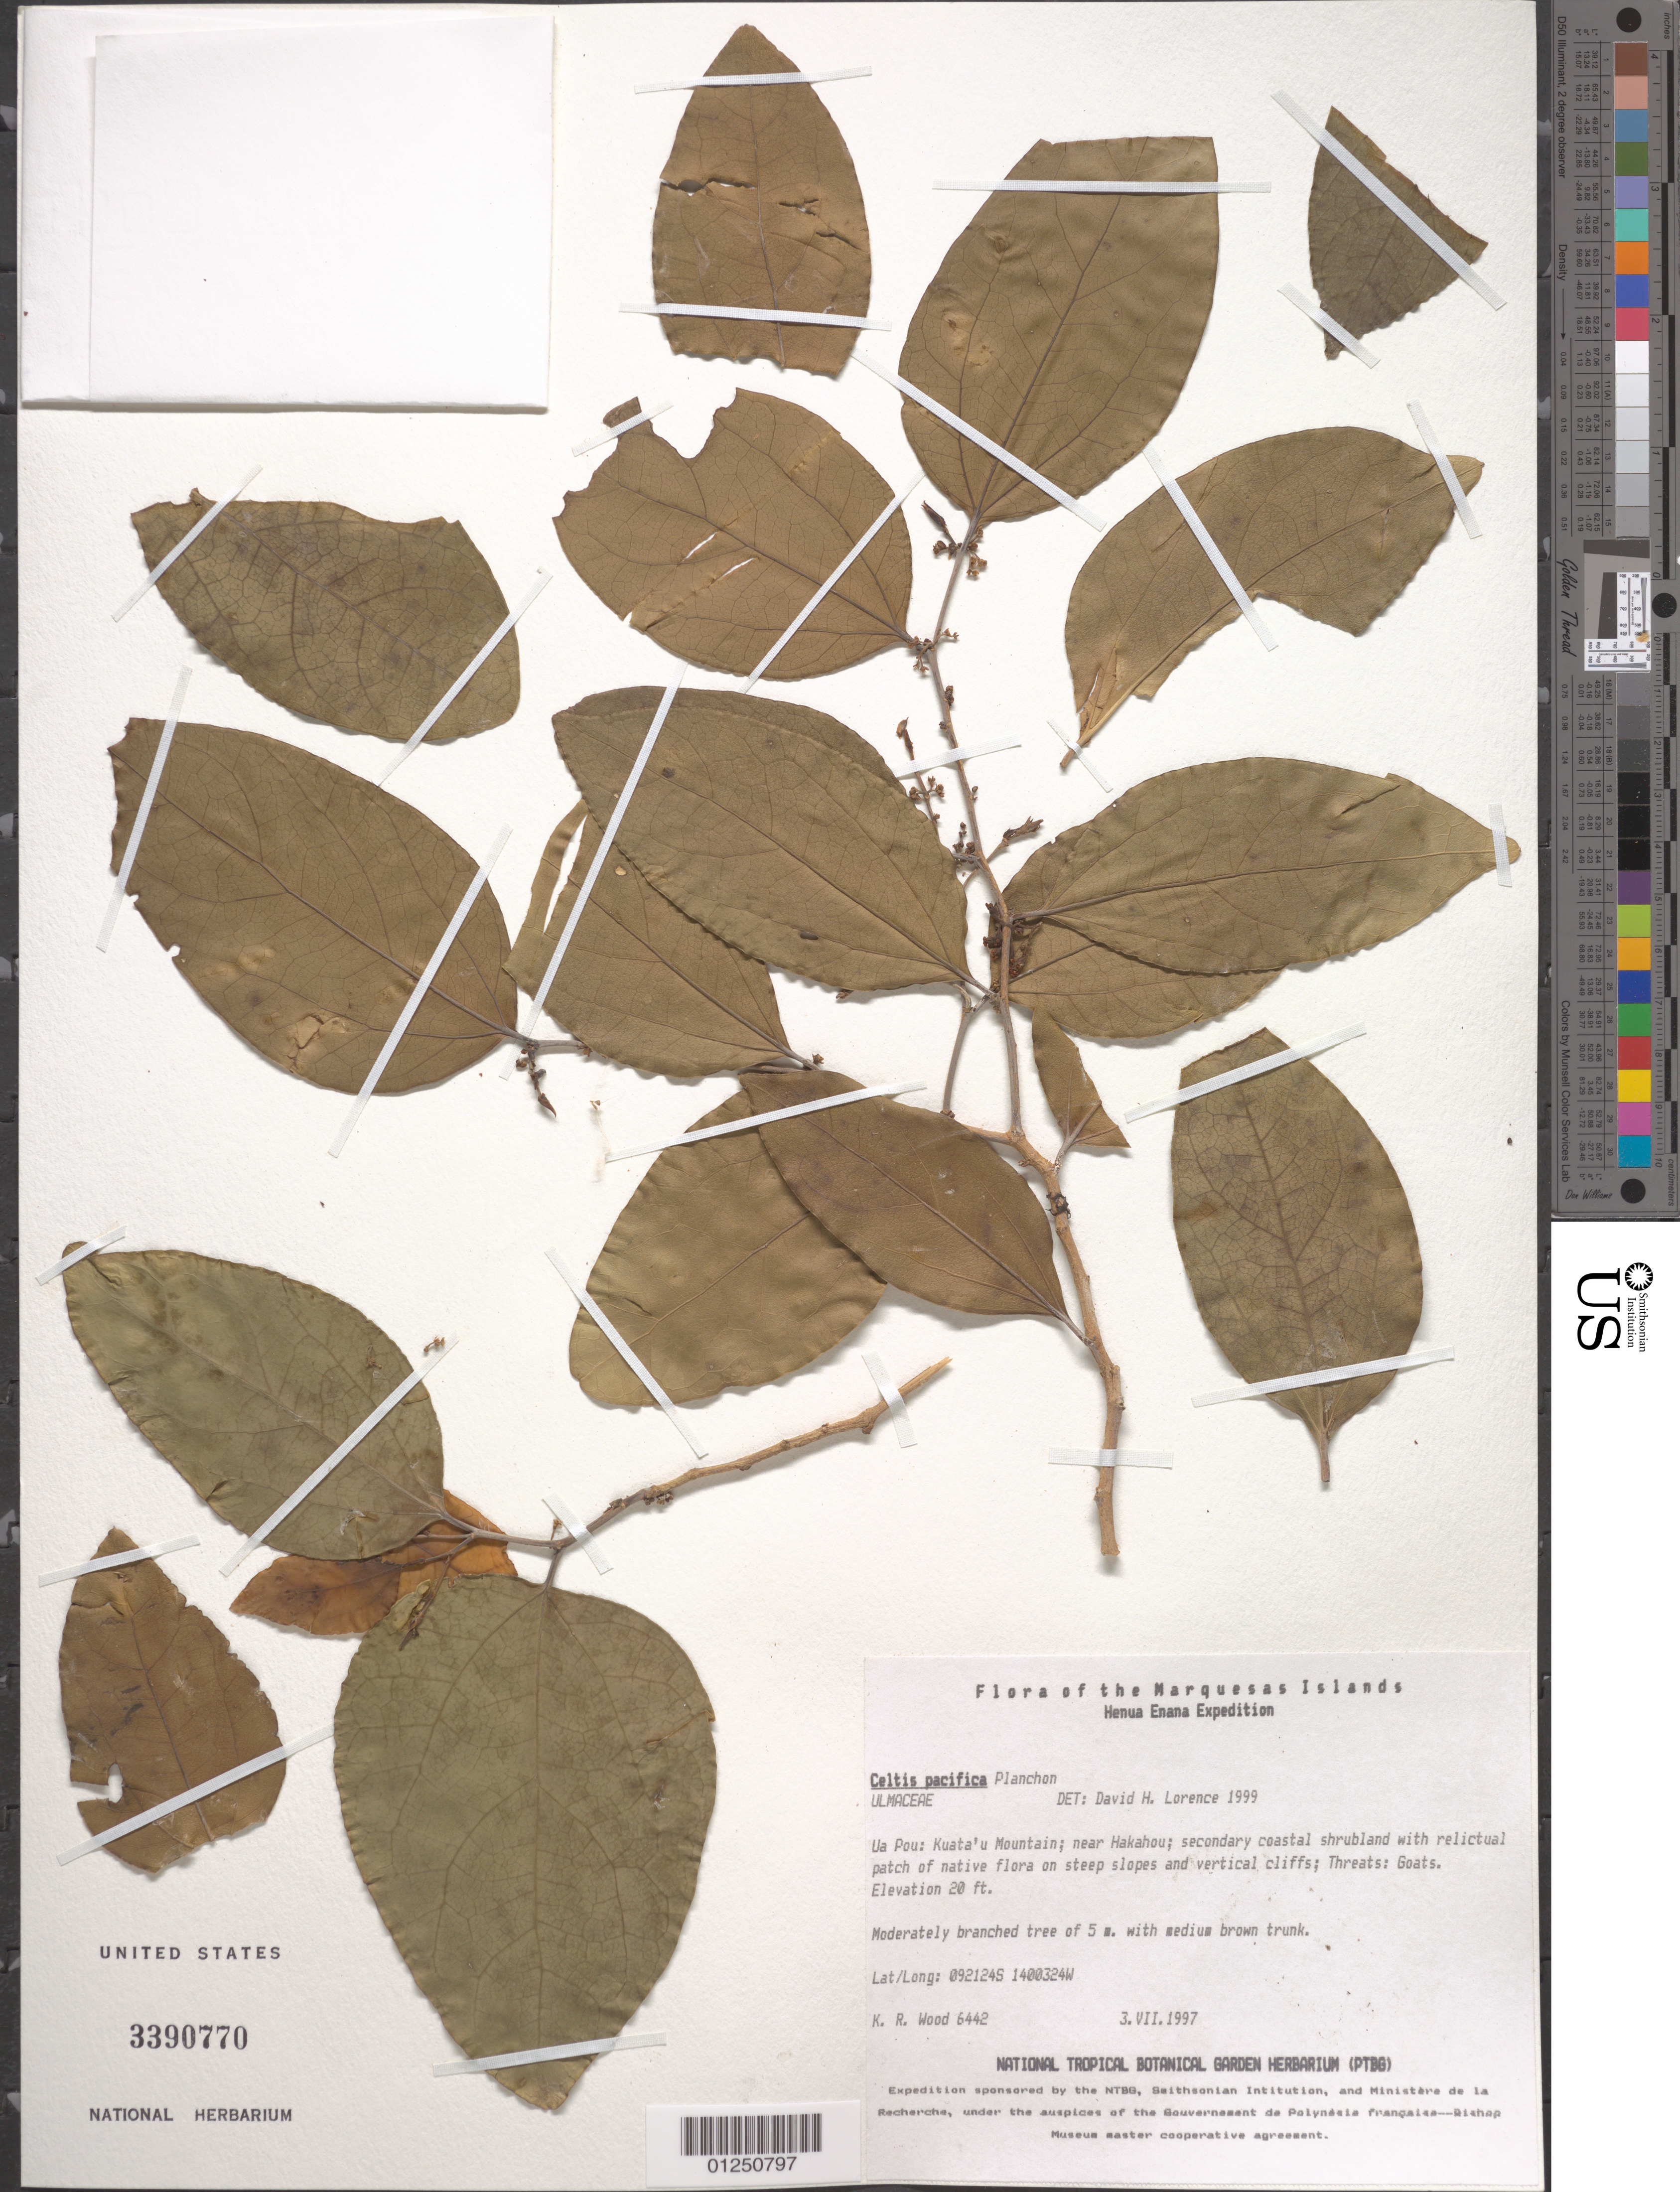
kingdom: Plantae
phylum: Tracheophyta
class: Magnoliopsida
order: Rosales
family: Cannabaceae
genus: Celtis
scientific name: Celtis pacifica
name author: Planch.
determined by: Lorence, David H., (PTBG), National Tropical Botanical Garden (UNITED STATES)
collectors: K. R. Wood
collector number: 6442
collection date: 1997-07-03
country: French Polynesia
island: Ua Pou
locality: Kuata'u Mountain, near Hakahou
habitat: Secondary coastal shrubland with relictual patch of native flora on steep slopes and vertical cliffs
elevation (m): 6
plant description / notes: Goats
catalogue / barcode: US 3390770